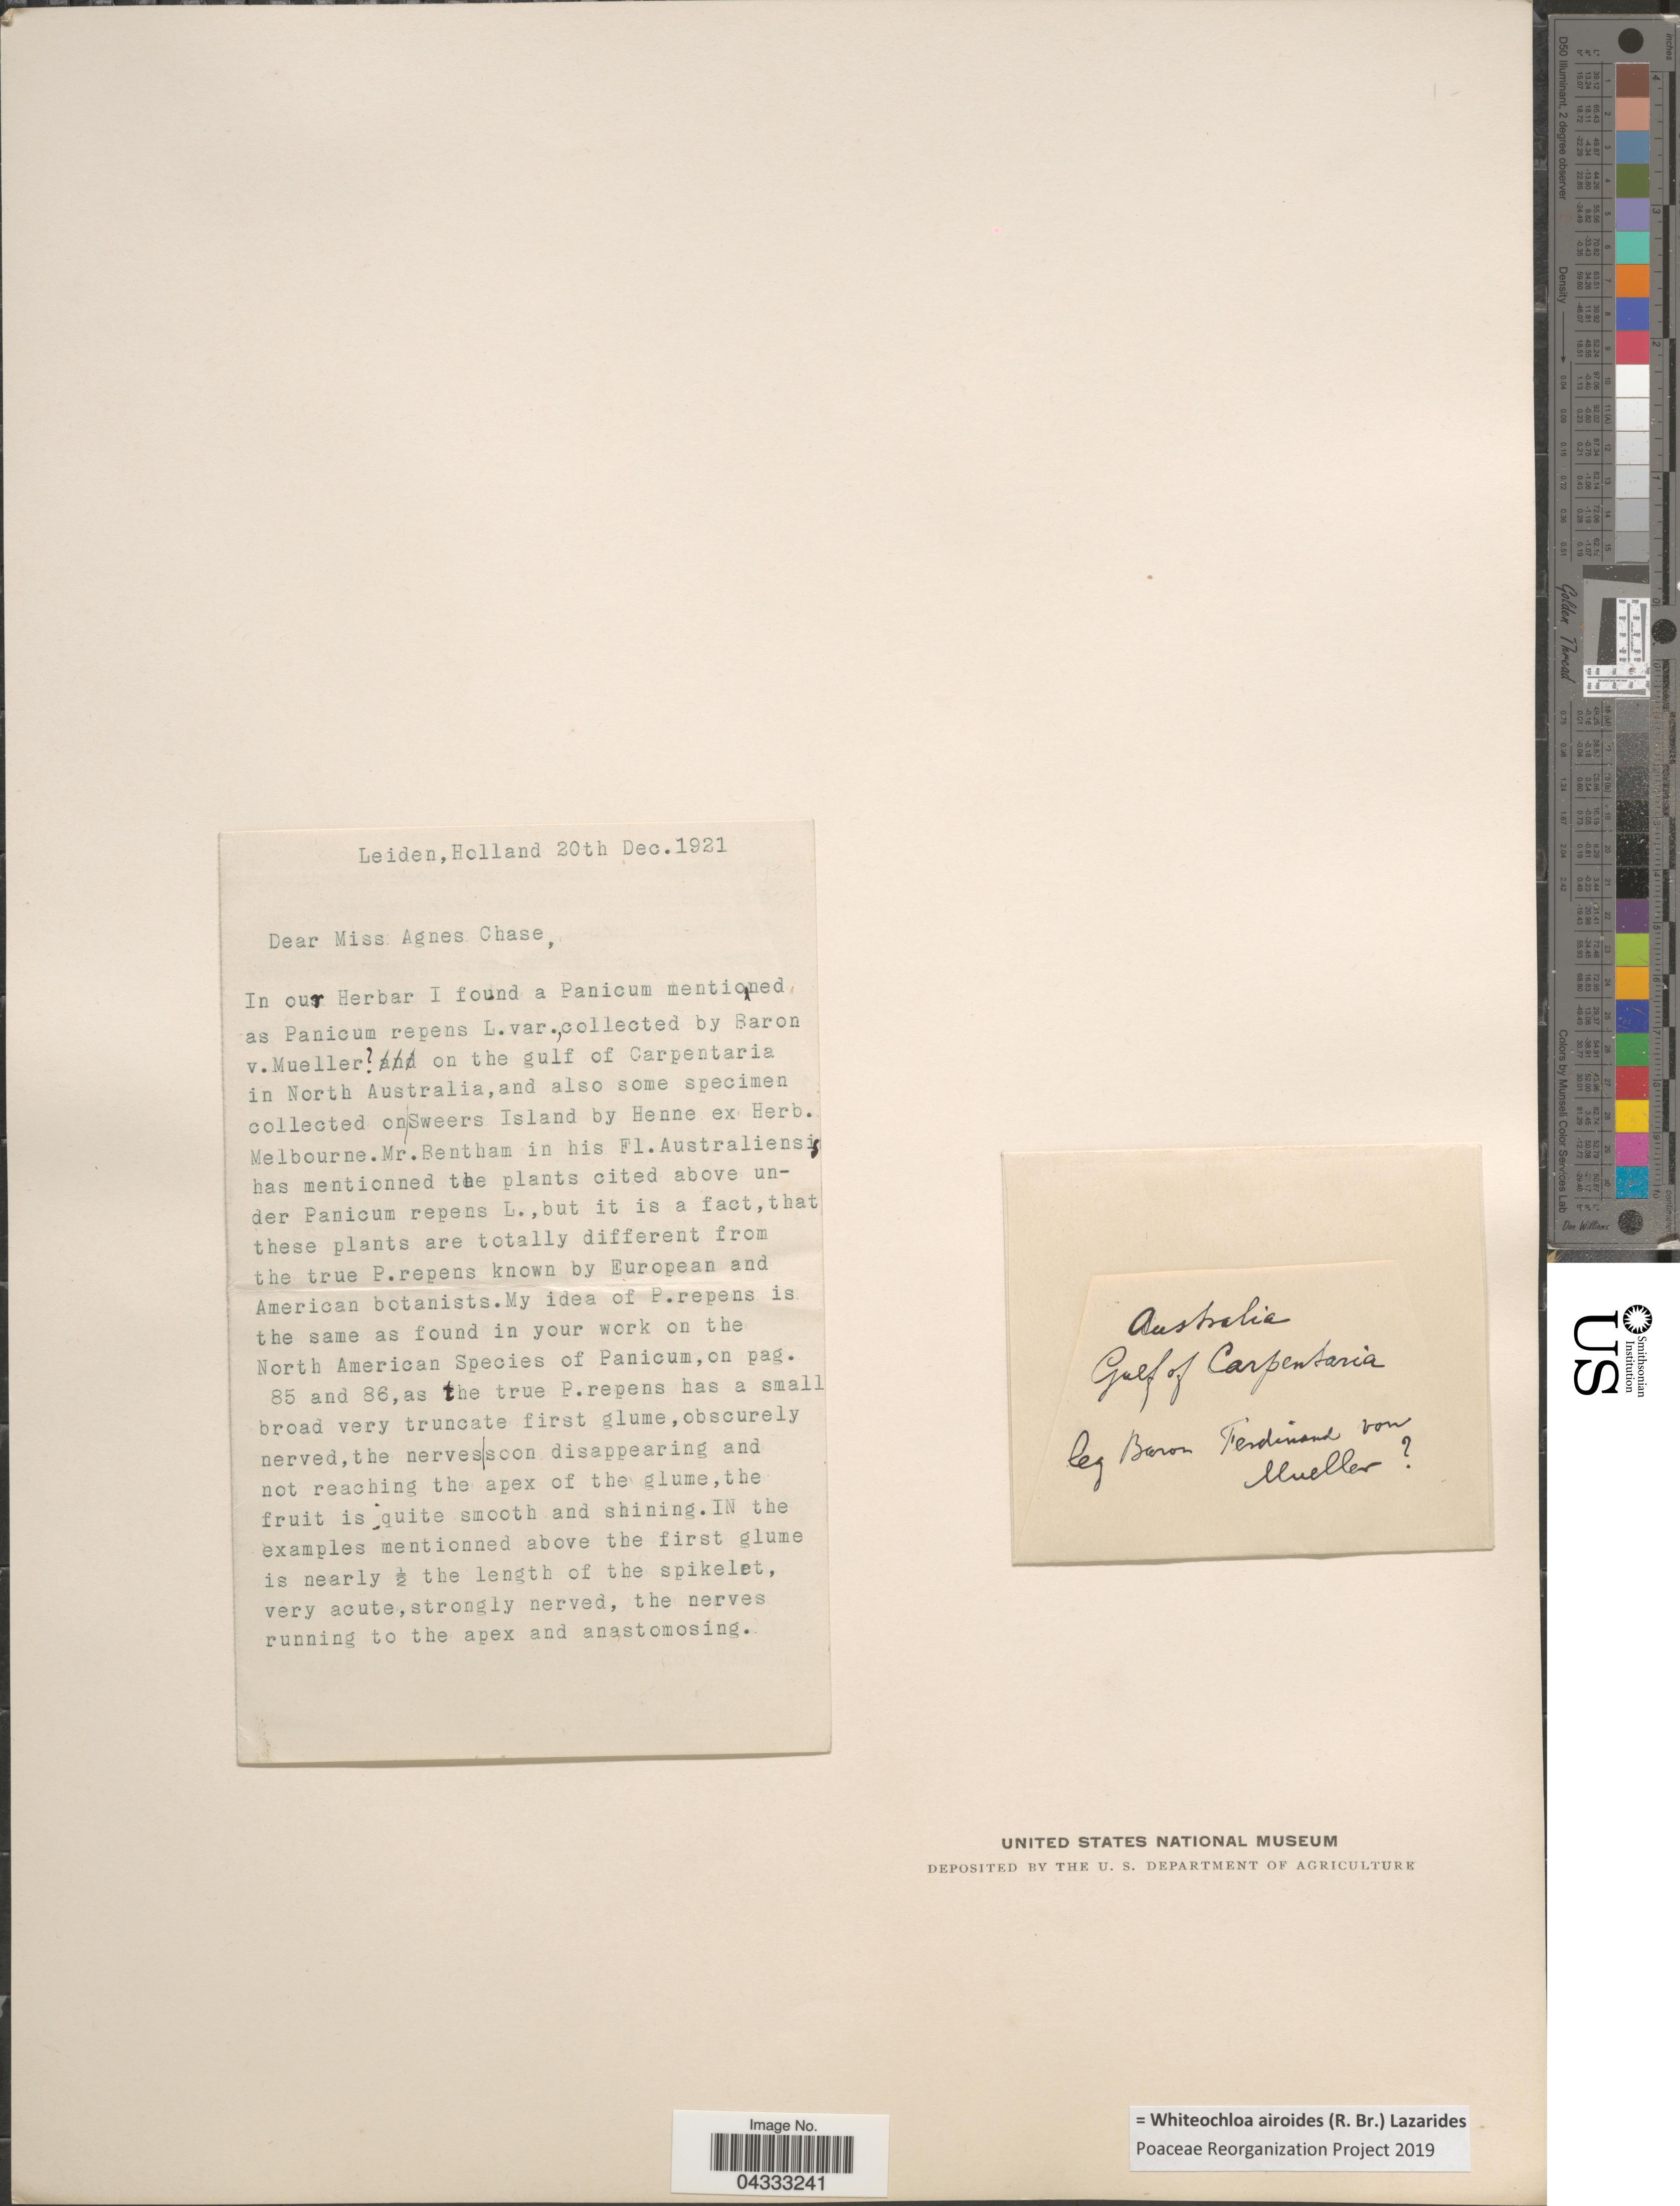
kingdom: Plantae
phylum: Tracheophyta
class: Liliopsida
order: Poales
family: Poaceae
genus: Whiteochloa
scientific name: Whiteochloa airoides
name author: (R.W. Br.) Lazarides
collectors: B. von Mueller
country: Australia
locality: Gulf of Carpentaria.